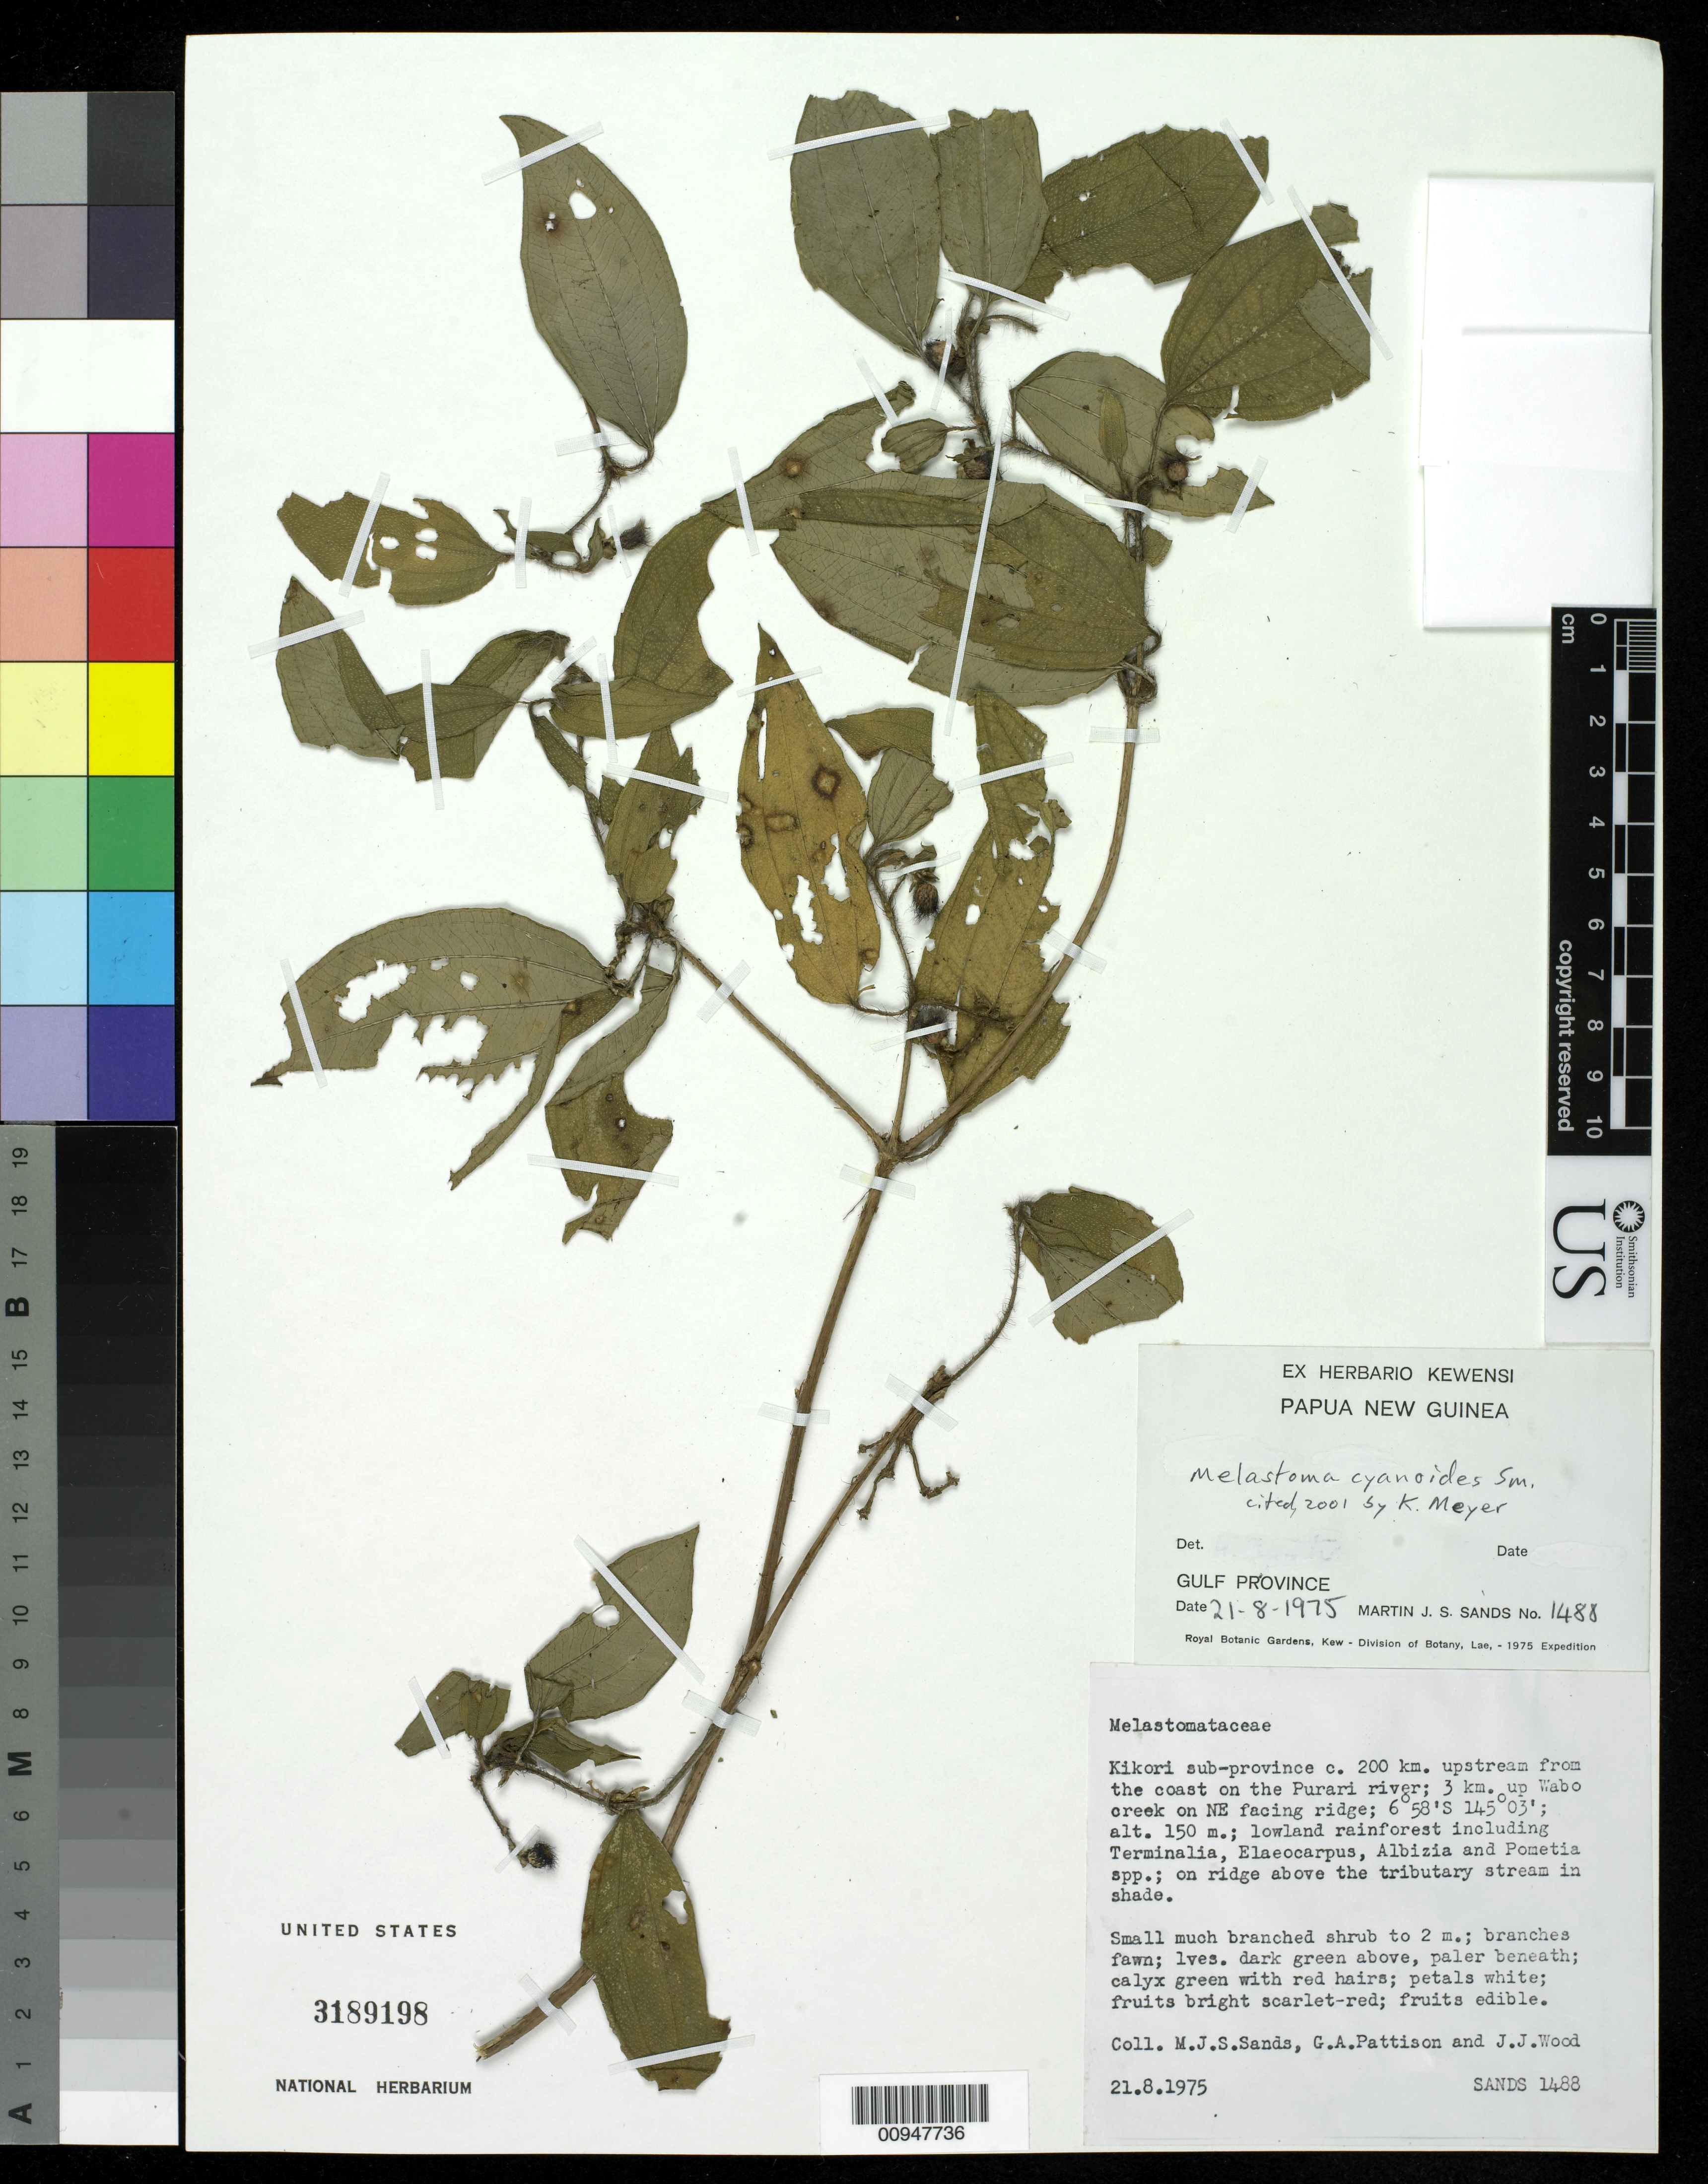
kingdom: Plantae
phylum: Tracheophyta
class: Magnoliopsida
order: Myrtales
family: Melastomataceae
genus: Melastoma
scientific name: Melastoma cyanoides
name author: Sm.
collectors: M. Sands, G. Pattison & J. Wood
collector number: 1488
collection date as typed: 21 Aug 1975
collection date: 1975-08-21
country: Papua New Guinea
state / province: Gulf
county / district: Kikori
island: New Guinea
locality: Upstream from the coast on the Purari river; 3 km. up Wabo creek on NE facing ridge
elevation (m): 150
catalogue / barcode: US 3189198